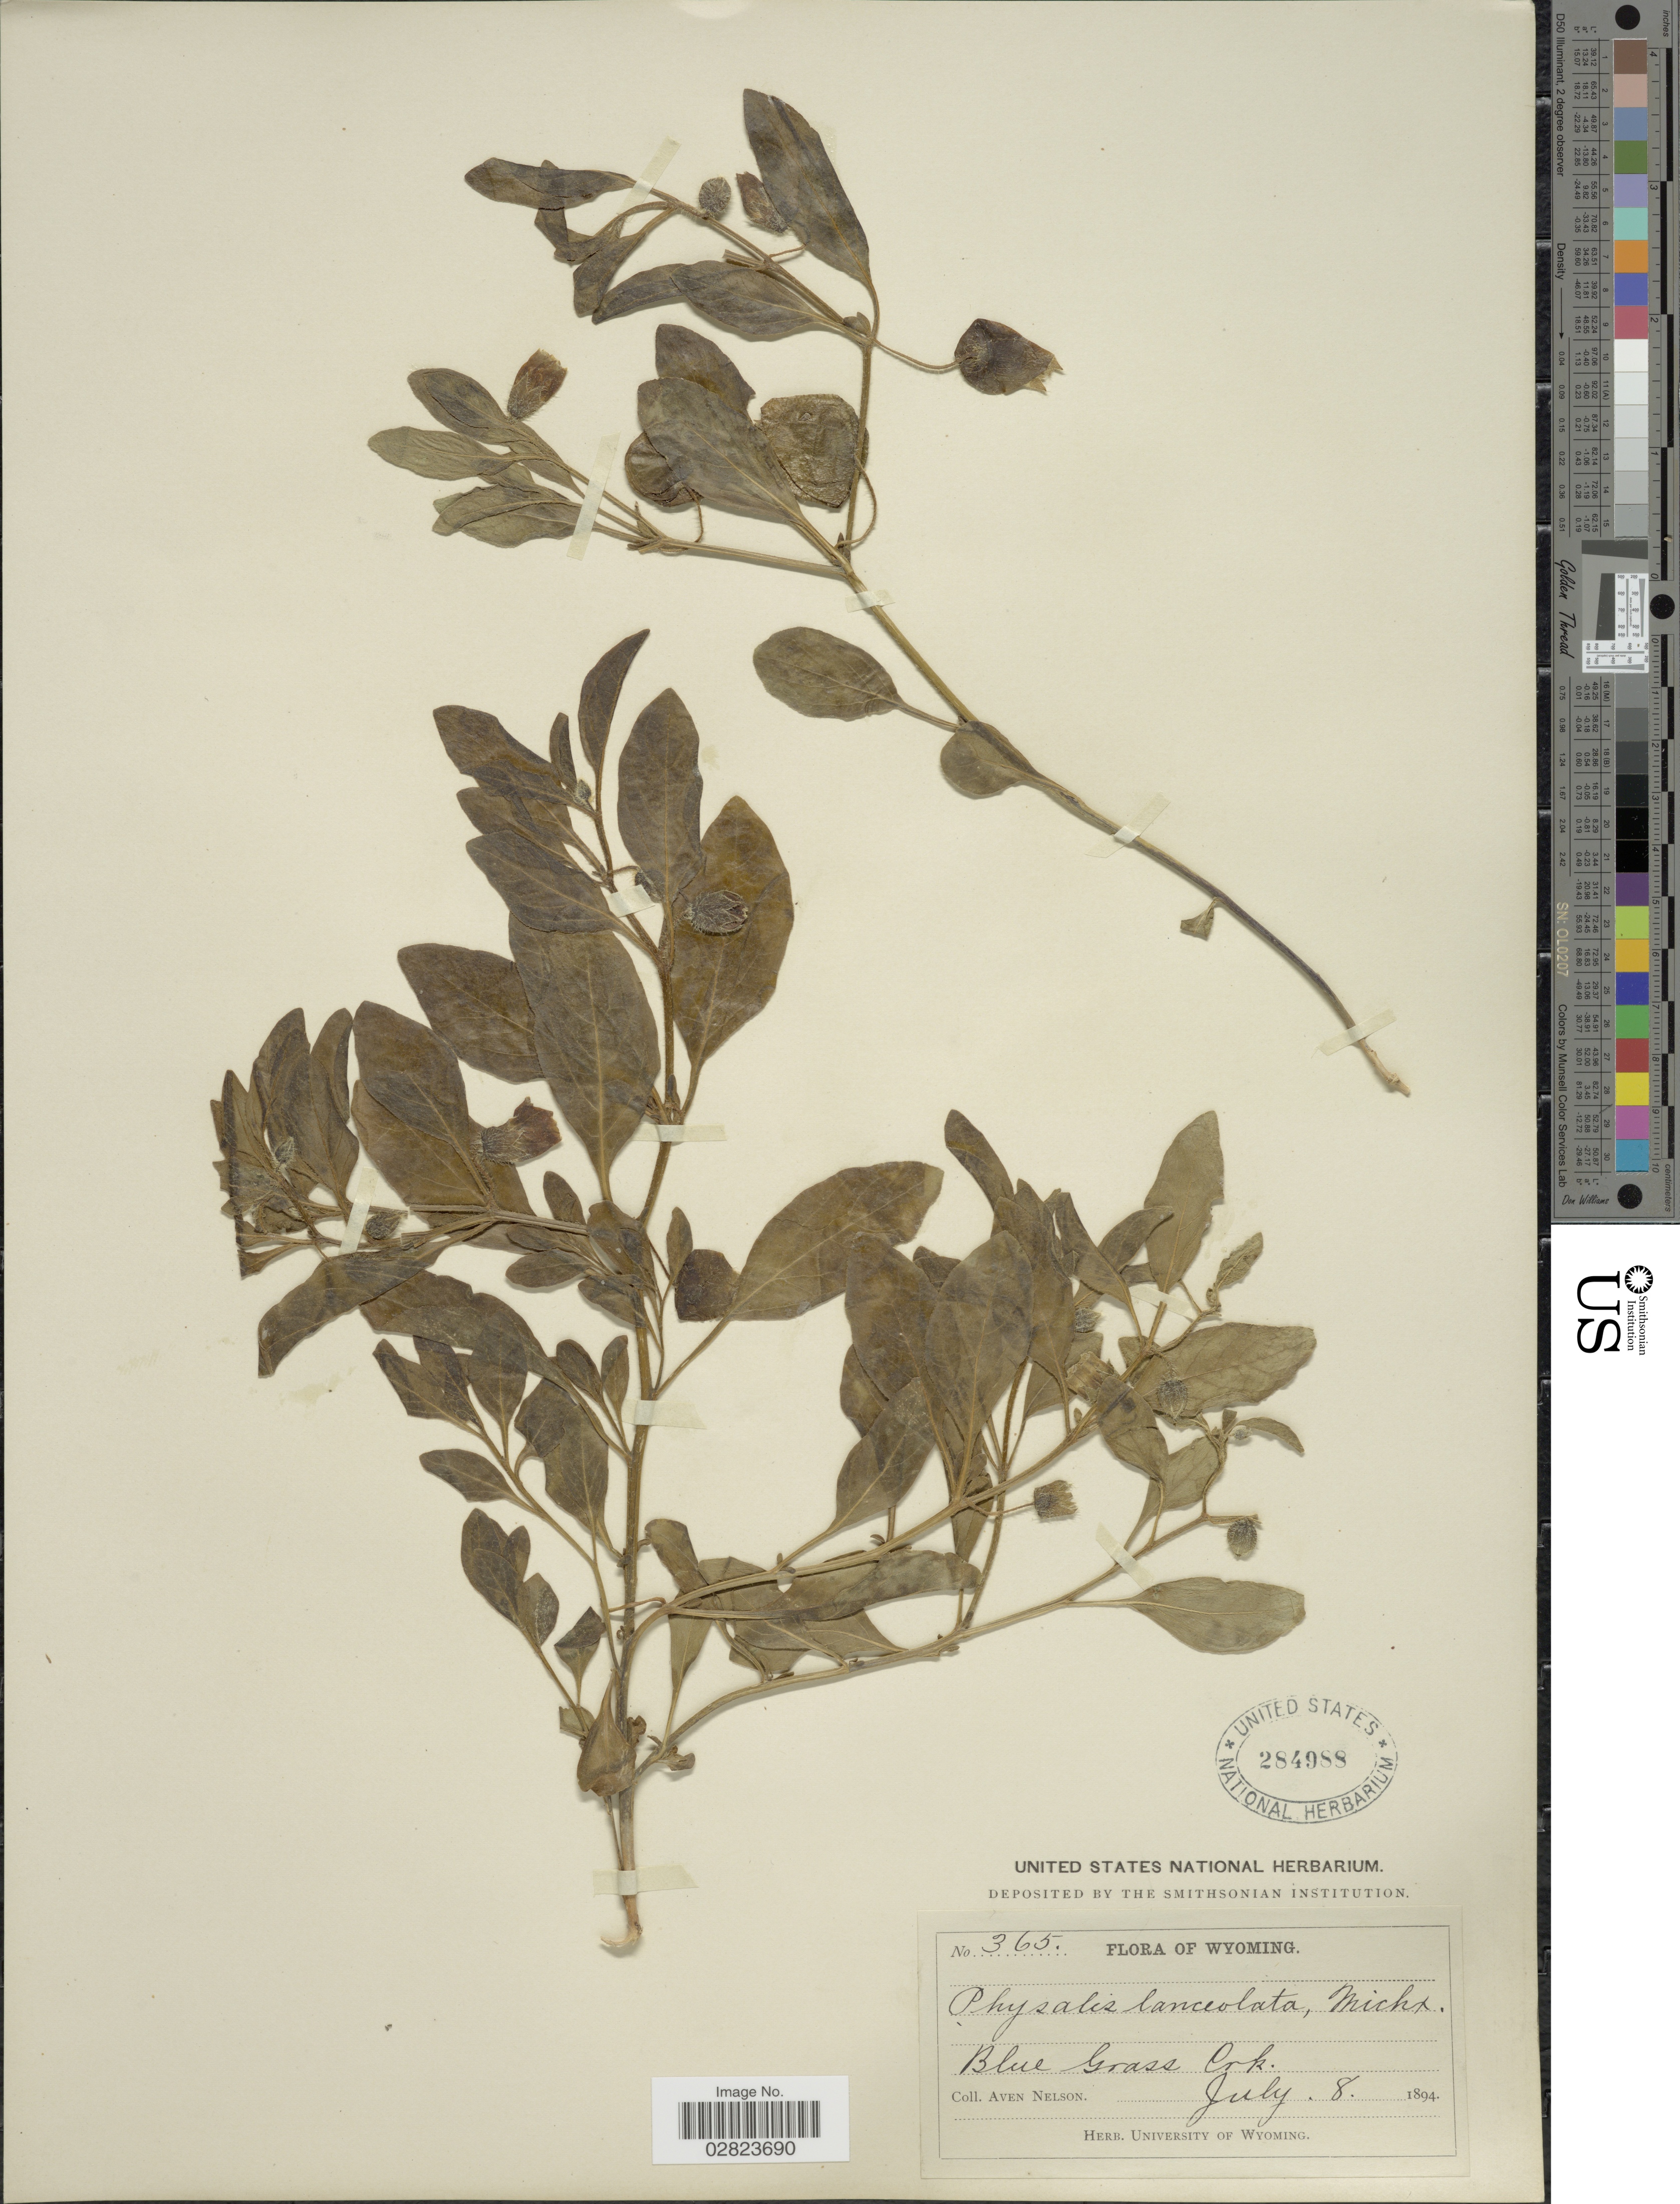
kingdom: Plantae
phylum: Tracheophyta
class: Magnoliopsida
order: Solanales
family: Solanaceae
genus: Physalis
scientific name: Physalis lanceolata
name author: Michx.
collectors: A. Nelson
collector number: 365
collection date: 1894-07-08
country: United States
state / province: Wyoming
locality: Blue Grass Crk.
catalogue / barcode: US 284988